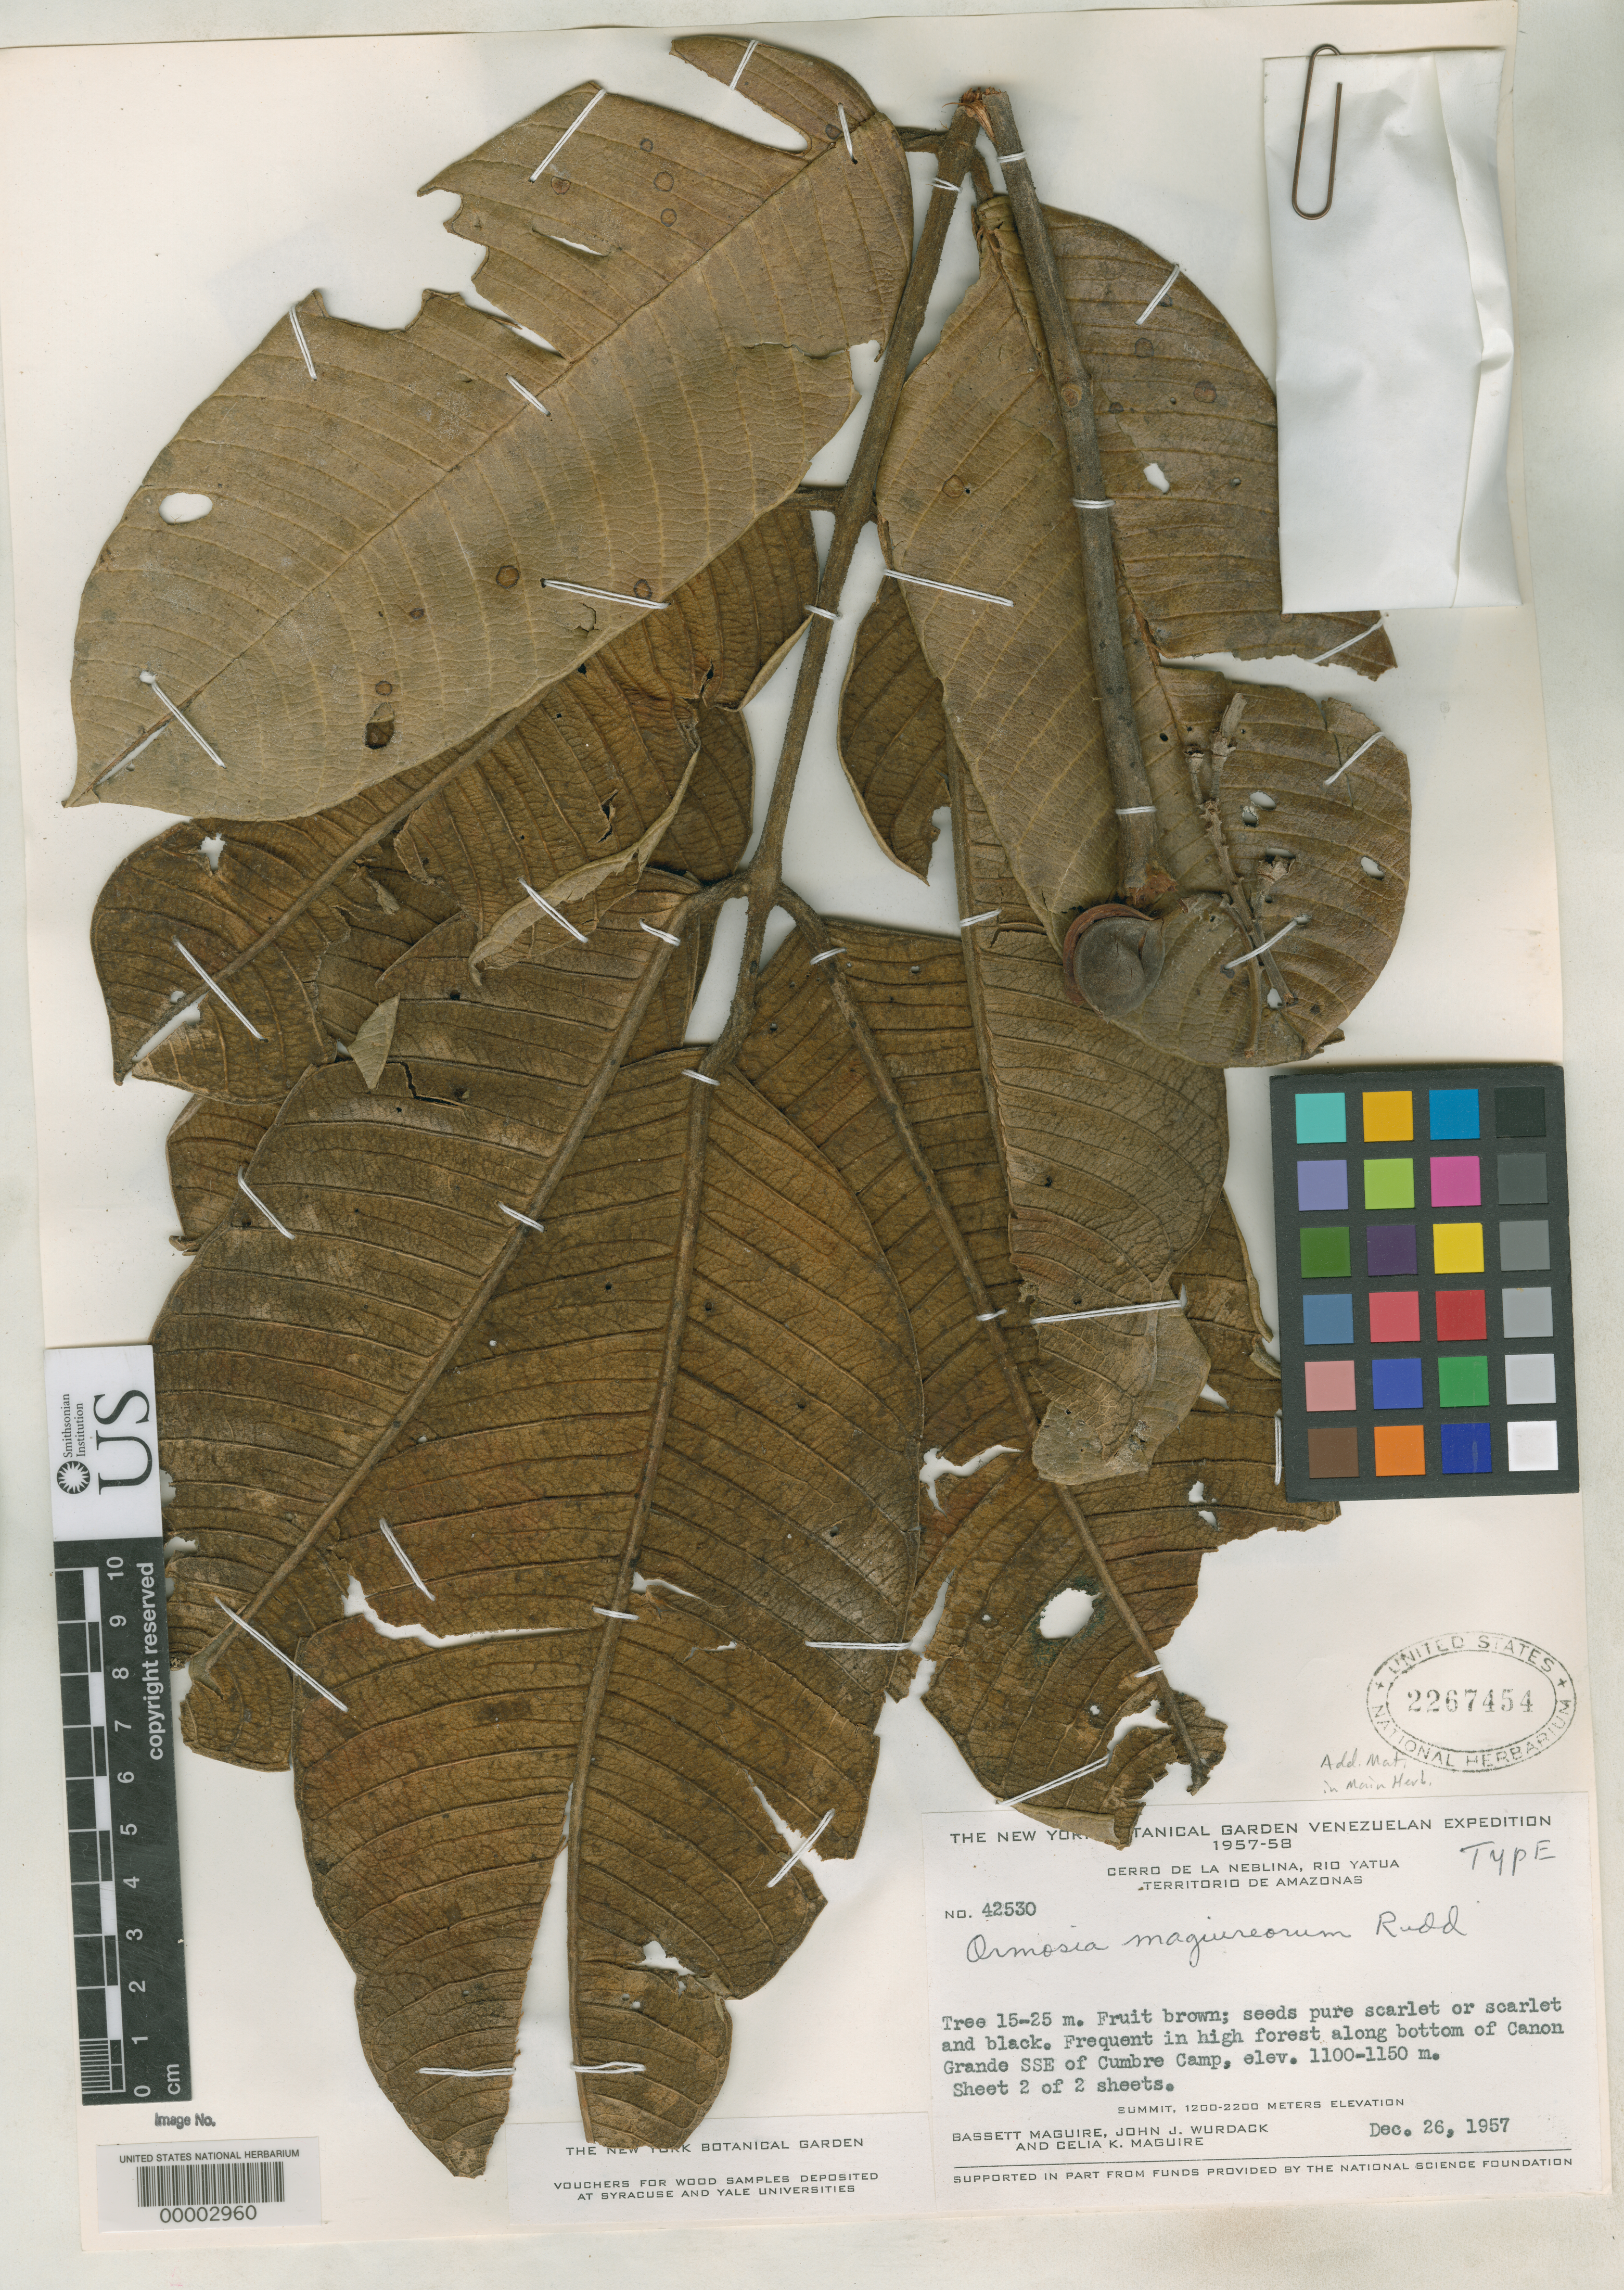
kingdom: Plantae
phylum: Tracheophyta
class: Magnoliopsida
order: Fabales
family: Fabaceae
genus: Ormosia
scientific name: Ormosia maguireorum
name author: Rudd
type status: Holotype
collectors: B. Maguire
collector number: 42530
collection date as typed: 26 Dec 1957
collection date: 1957-12-26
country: Venezuela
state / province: Mérida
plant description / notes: Protologue cites only USNH 2267454 as "type" but USNH 2267453 is arguably part of the holotype, labeled "sheet 1 of 2 sheets" (and USNH 2267454 is labeled "sheet 2 of 2 sheets").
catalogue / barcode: US 2267454